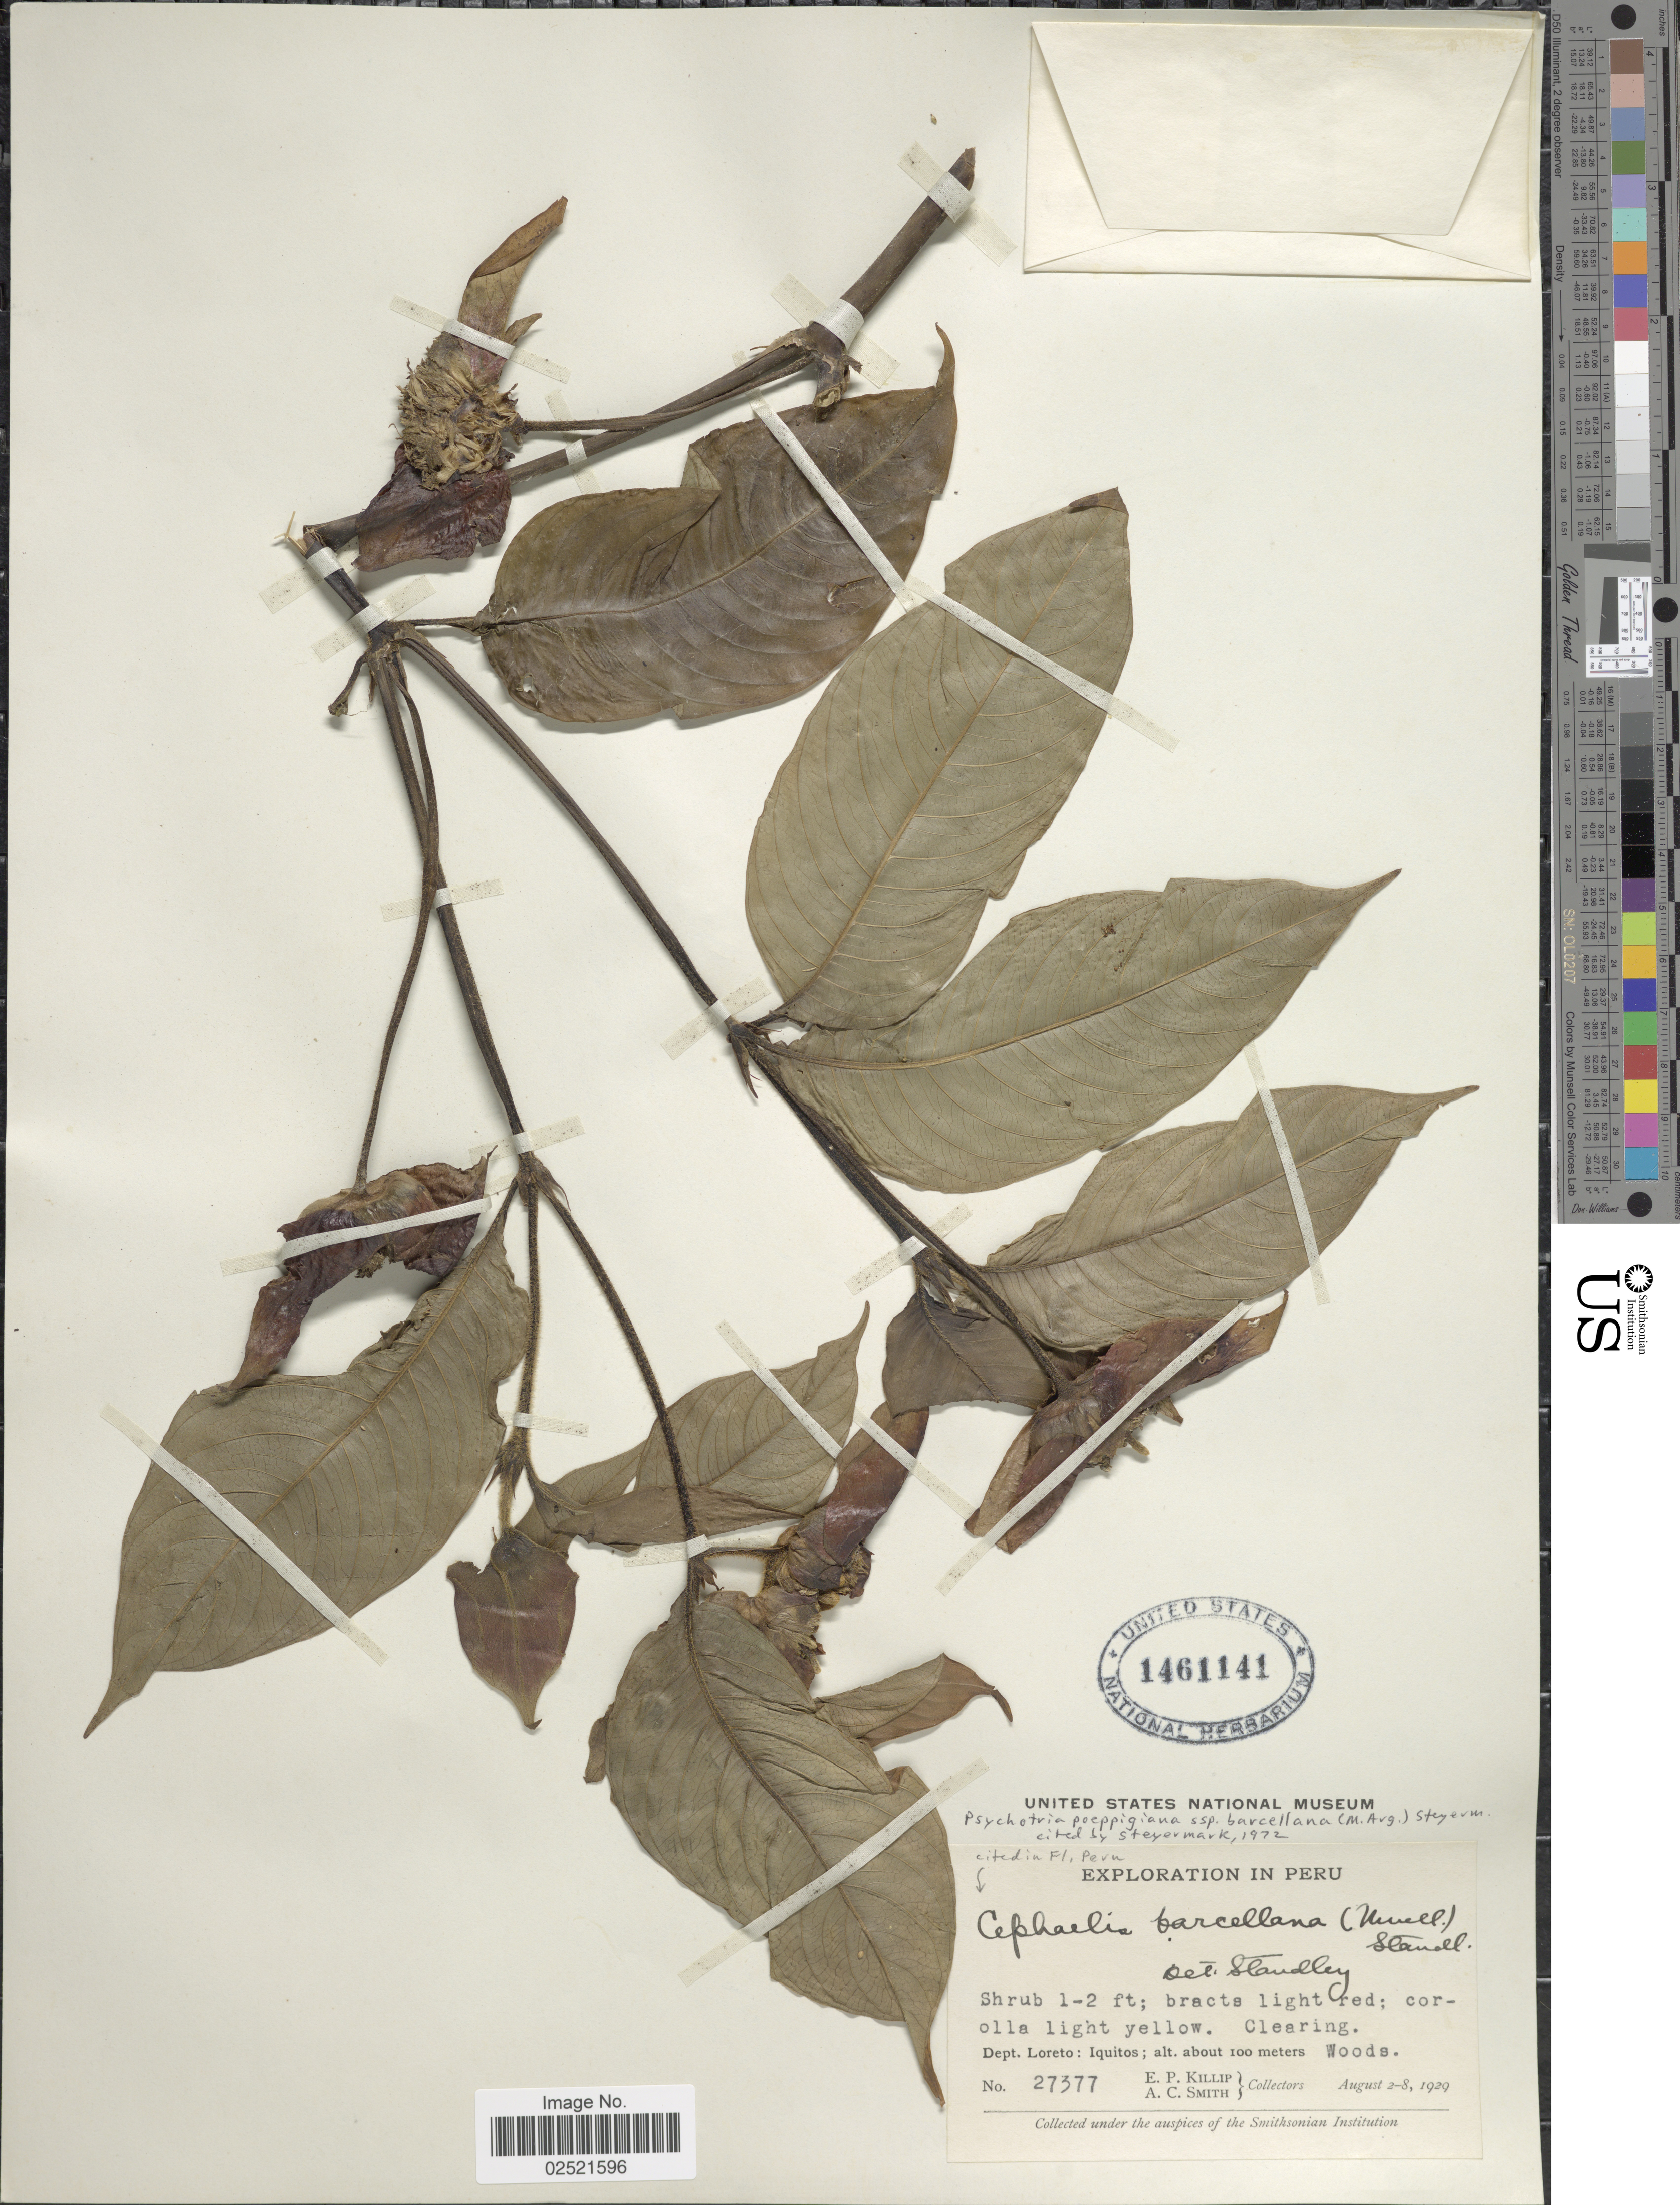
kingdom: Plantae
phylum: Tracheophyta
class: Magnoliopsida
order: Gentianales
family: Rubiaceae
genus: Psychotria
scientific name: Psychotria poeppigiana subsp. barcellana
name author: (Müll. Arg.) Steyerm.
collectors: E. P. Killip & A. C. Smith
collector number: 27377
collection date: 1929-08-02/1929-08-08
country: Peru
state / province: Loreto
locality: Iquitos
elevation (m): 100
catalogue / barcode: US 1461141